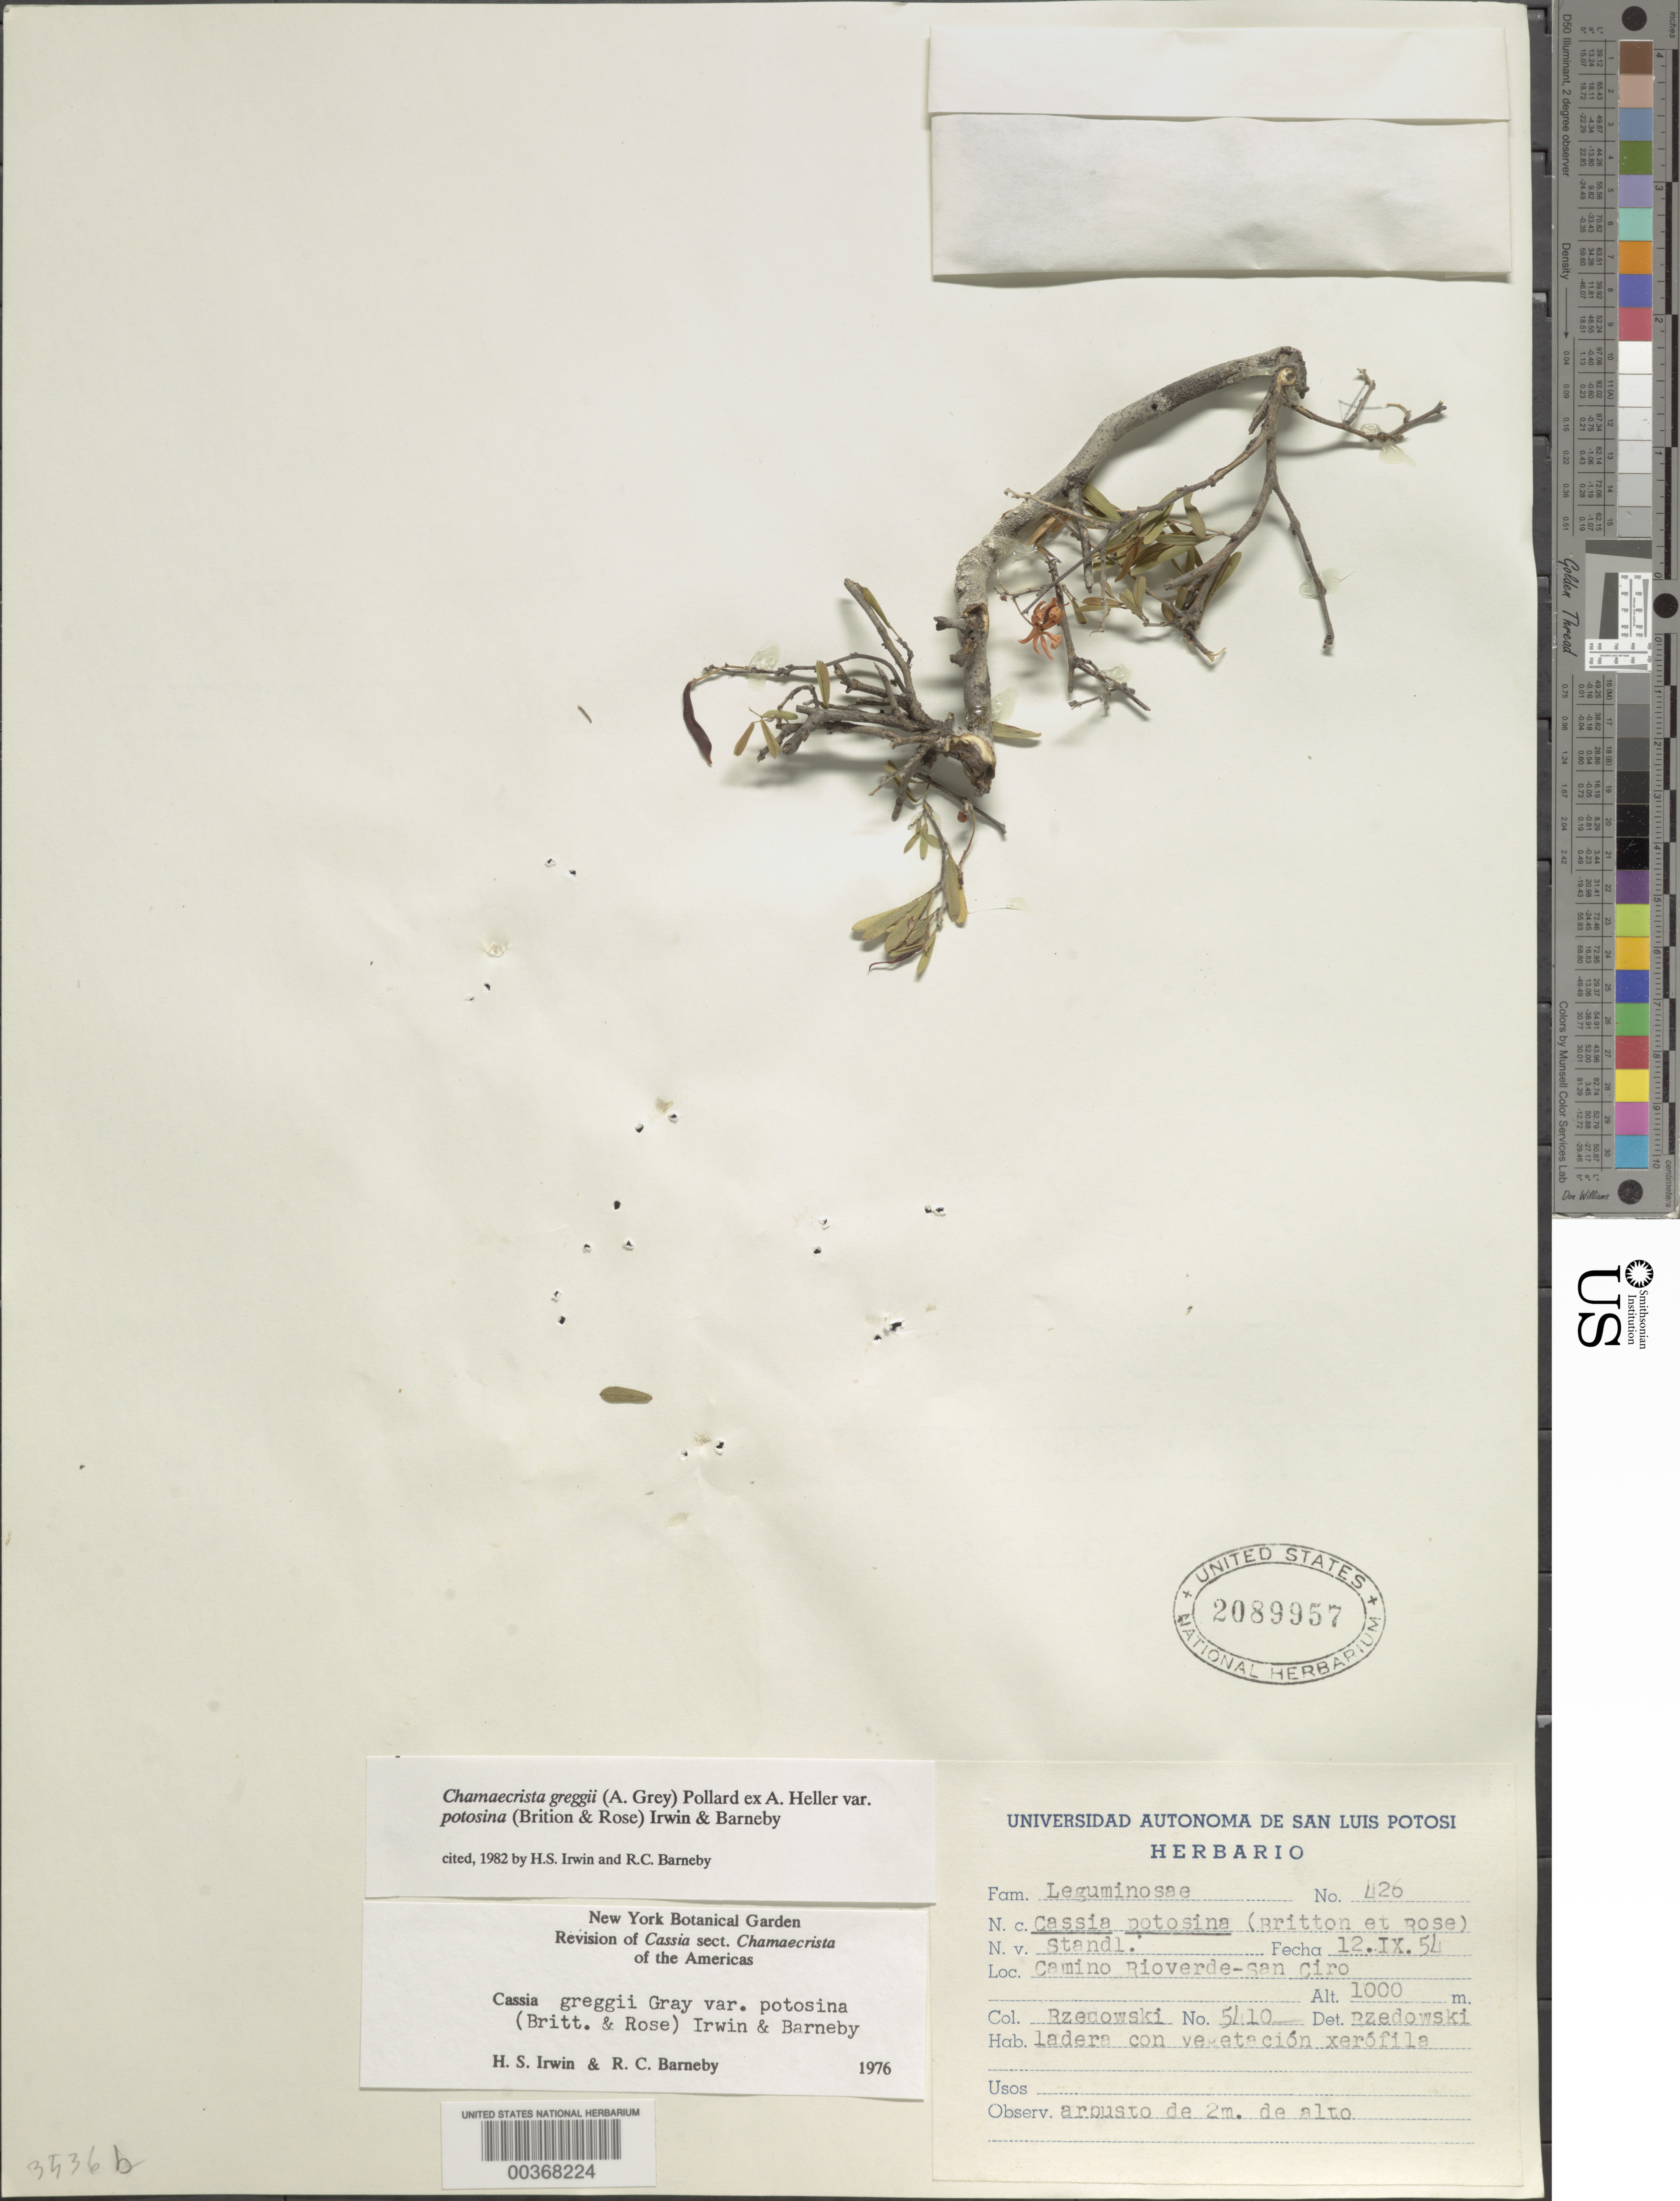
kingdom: Plantae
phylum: Tracheophyta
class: Magnoliopsida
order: Fabales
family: Fabaceae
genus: Chamaecrista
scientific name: Chamaecrista greggii var. potosina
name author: (Britton & Rose) H.S. Irwin ex Barneby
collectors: J. Rzedowski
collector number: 5410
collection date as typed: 12 Sep 1954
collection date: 1954-09-12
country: Mexico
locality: Camino rioverde-san ciro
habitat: Ladera caliza con vegetacion xerofila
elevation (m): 1000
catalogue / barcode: US 2089957